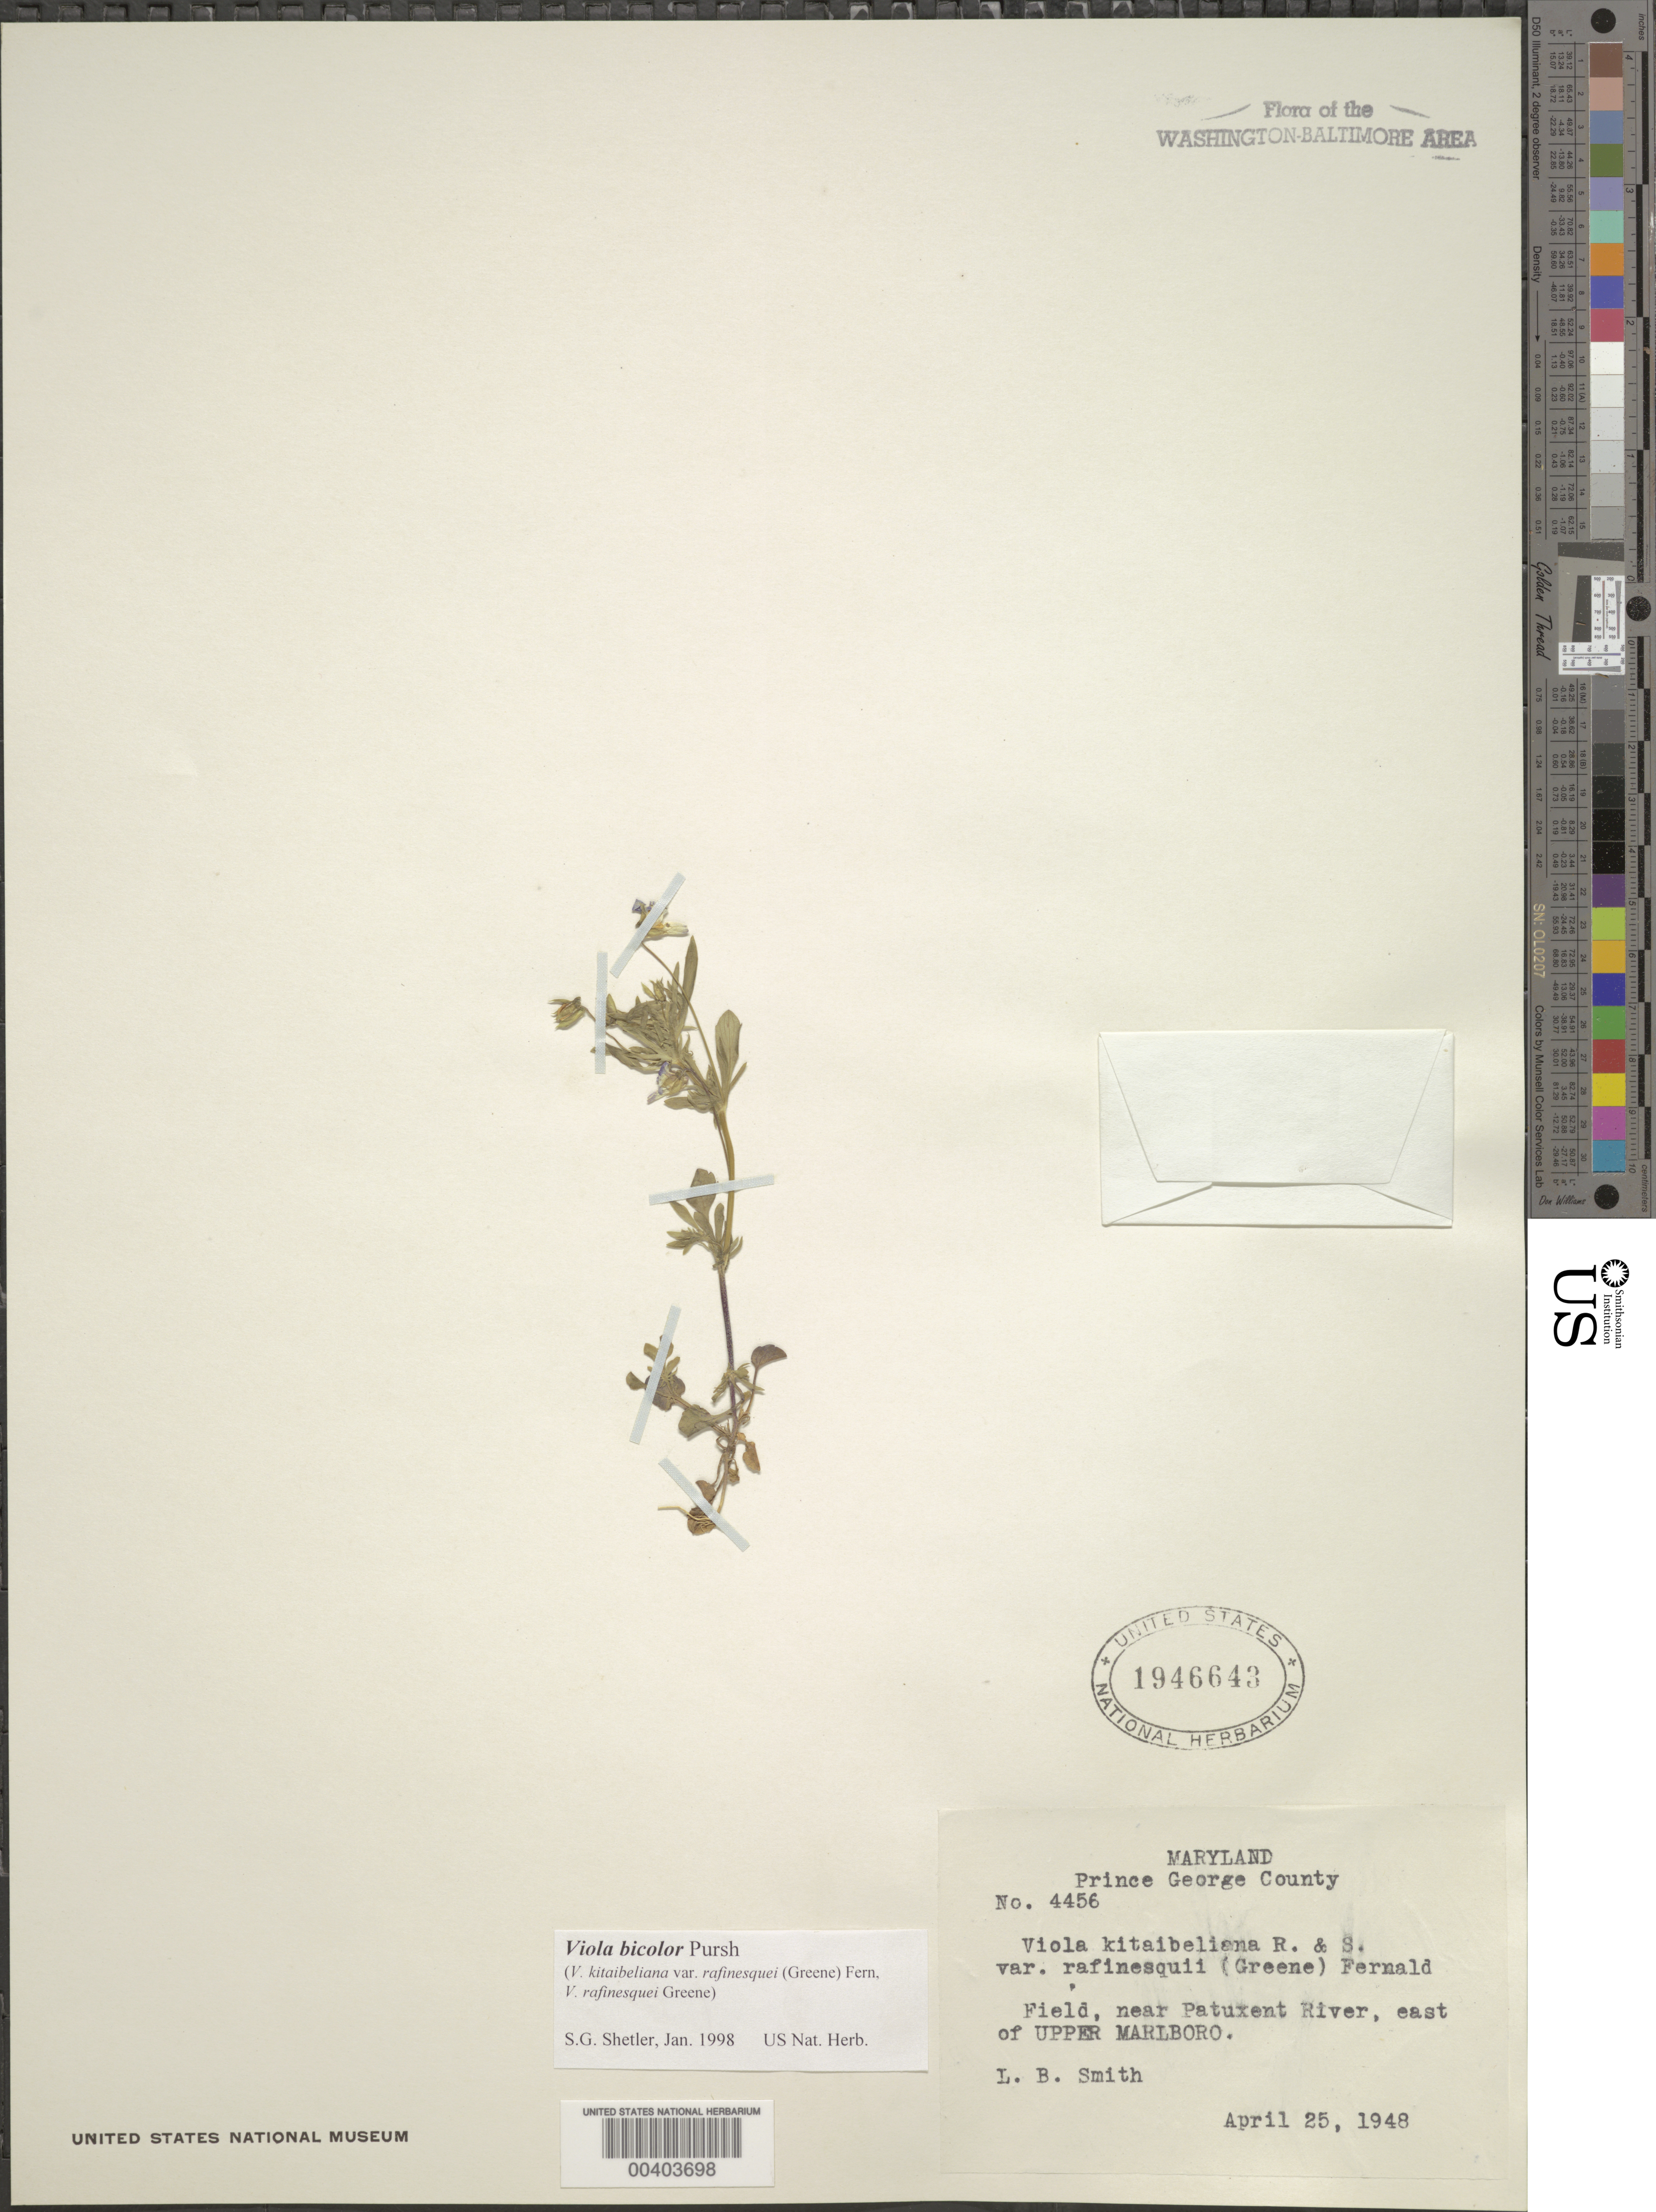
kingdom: Plantae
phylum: Tracheophyta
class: Magnoliopsida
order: Malpighiales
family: Violaceae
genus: Viola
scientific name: Viola bicolor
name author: Pursh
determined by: Shetler, Stanwyn G., (US), NMNH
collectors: L. Smith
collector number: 4456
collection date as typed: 25 Apr 1948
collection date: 1948-04-25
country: United States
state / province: Maryland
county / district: Prince George's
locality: Patuxent River vicinity, east of Upper Marlboro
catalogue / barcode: US 1946643